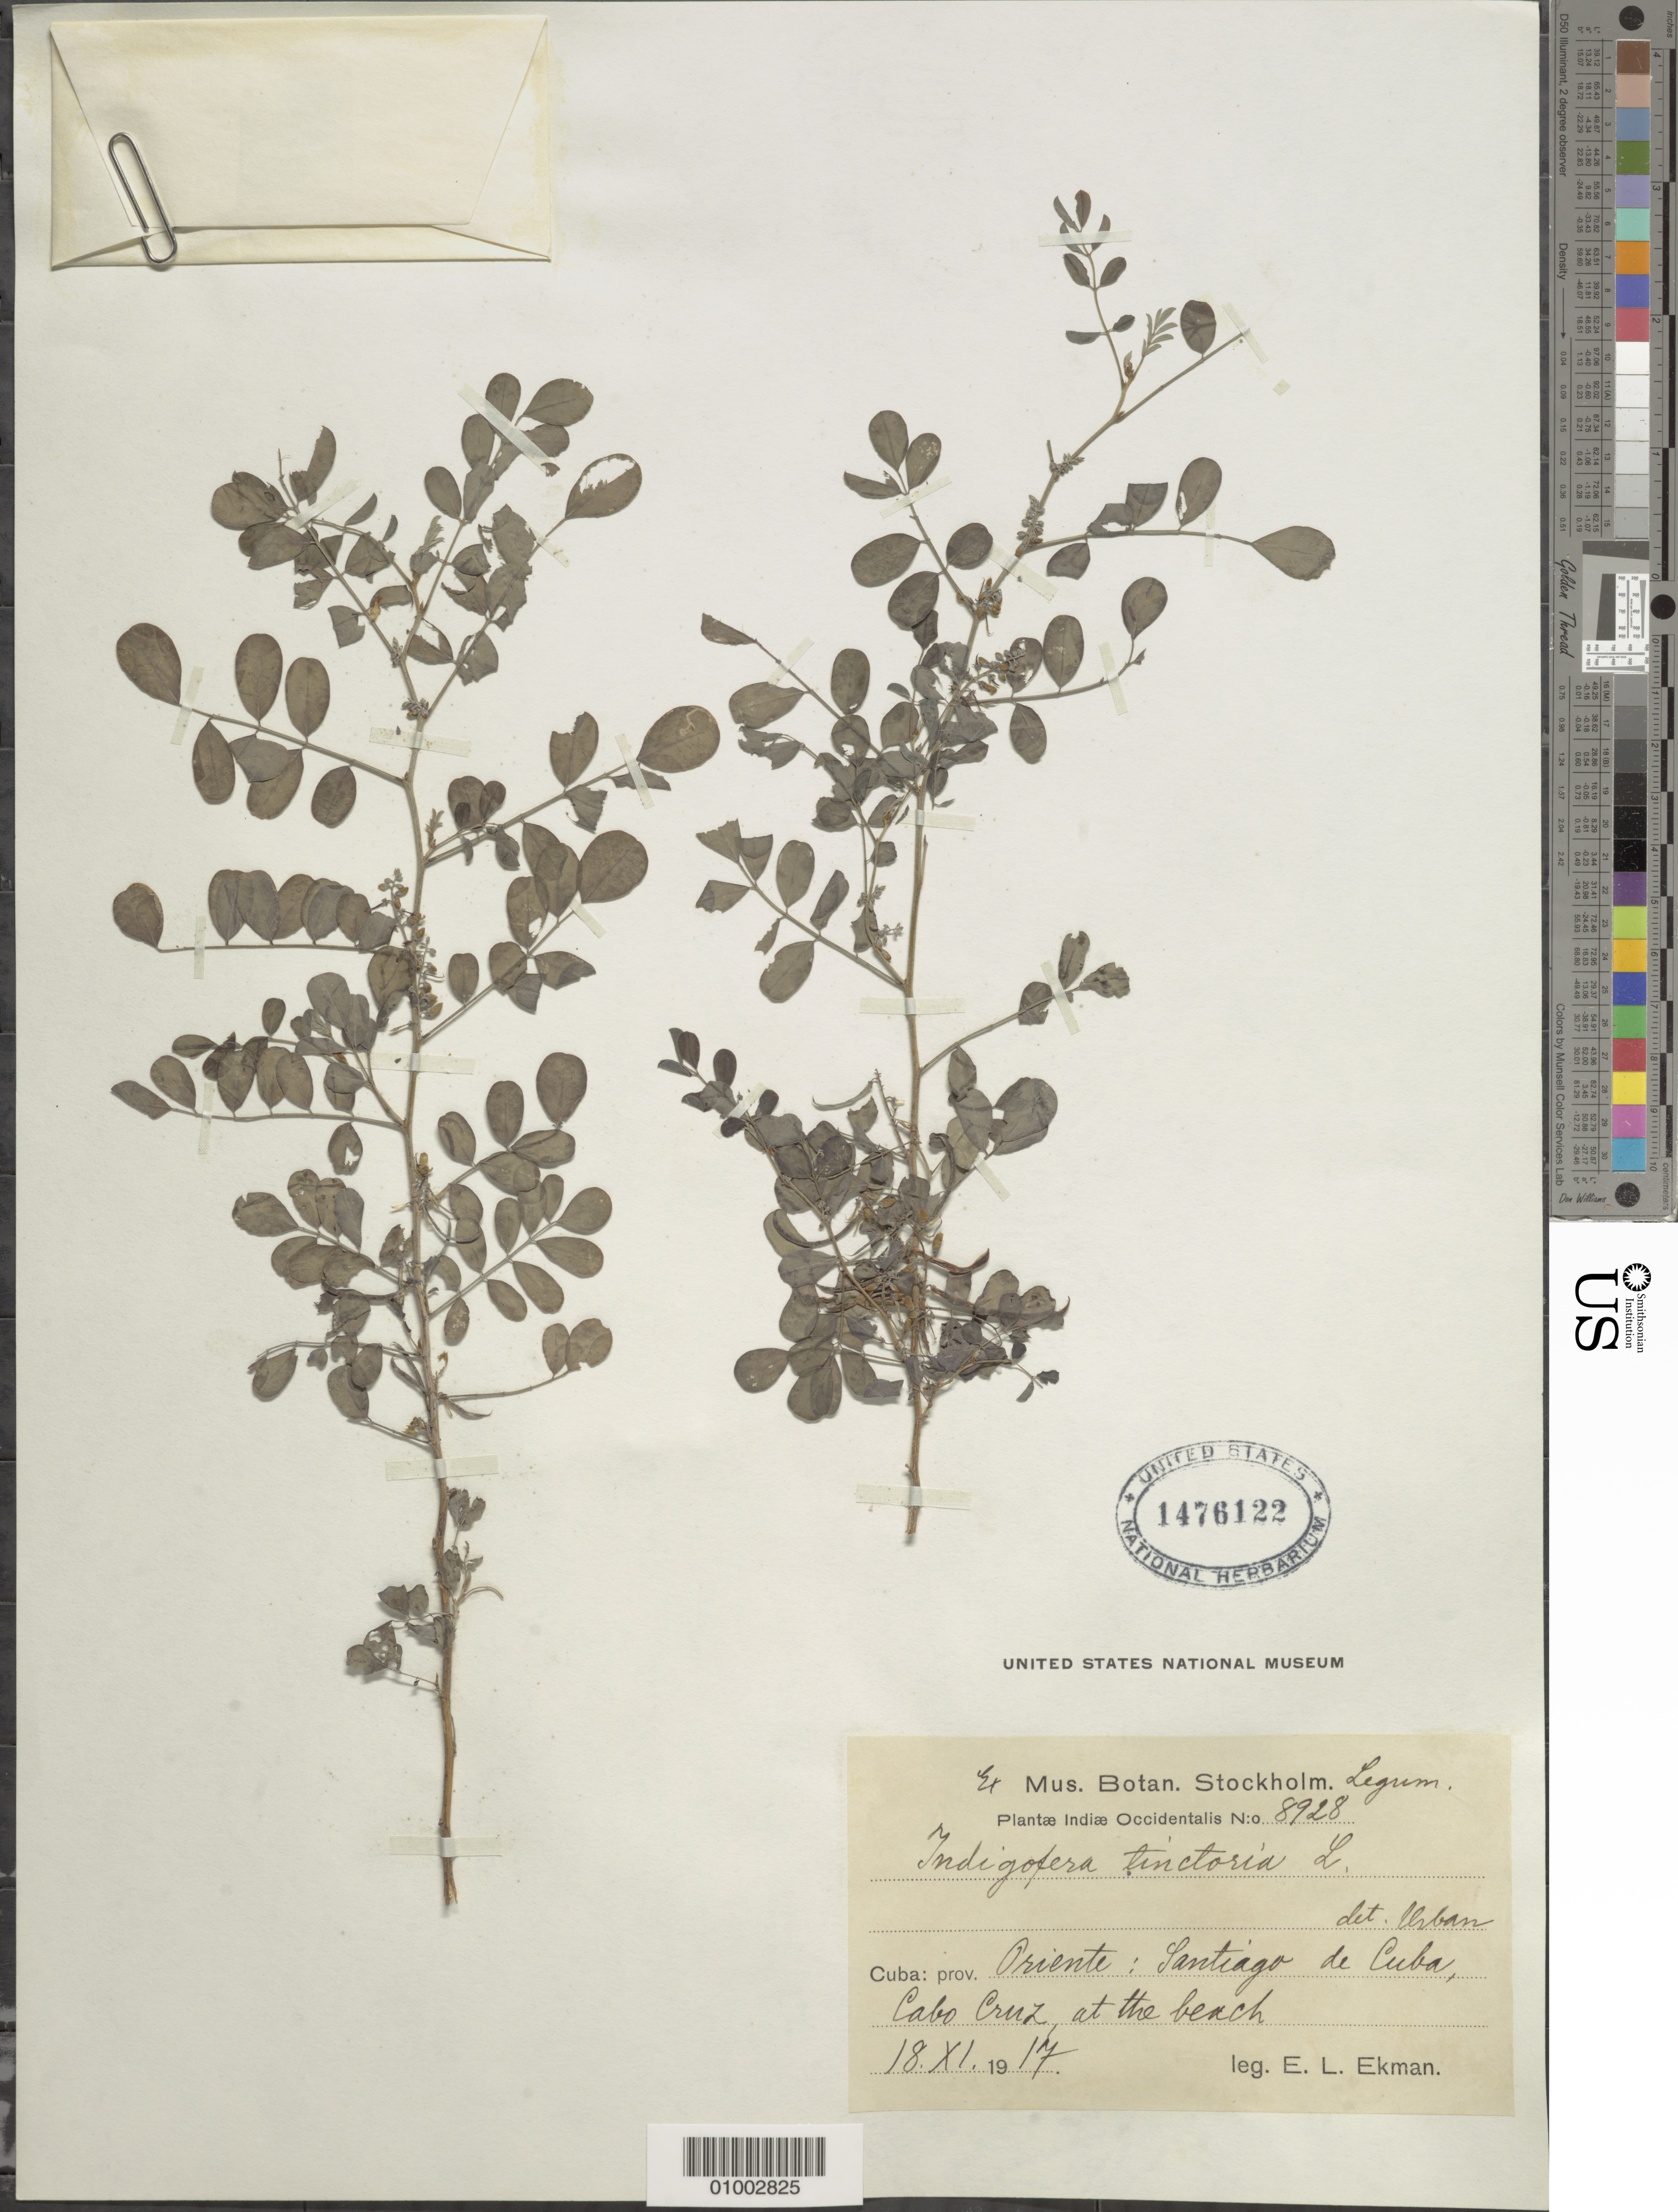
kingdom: Plantae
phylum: Tracheophyta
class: Magnoliopsida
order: Fabales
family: Fabaceae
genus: Indigofera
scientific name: Indigofera tinctoria sensu Naves non L.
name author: Naves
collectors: E. L. Ekman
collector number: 8928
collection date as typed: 18 Jan 1917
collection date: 1917-01-18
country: Cuba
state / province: Santiago de Cuba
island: Cuba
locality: Santiago de Cuba, Cabo Cruz, at the beach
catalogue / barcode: US 1476122